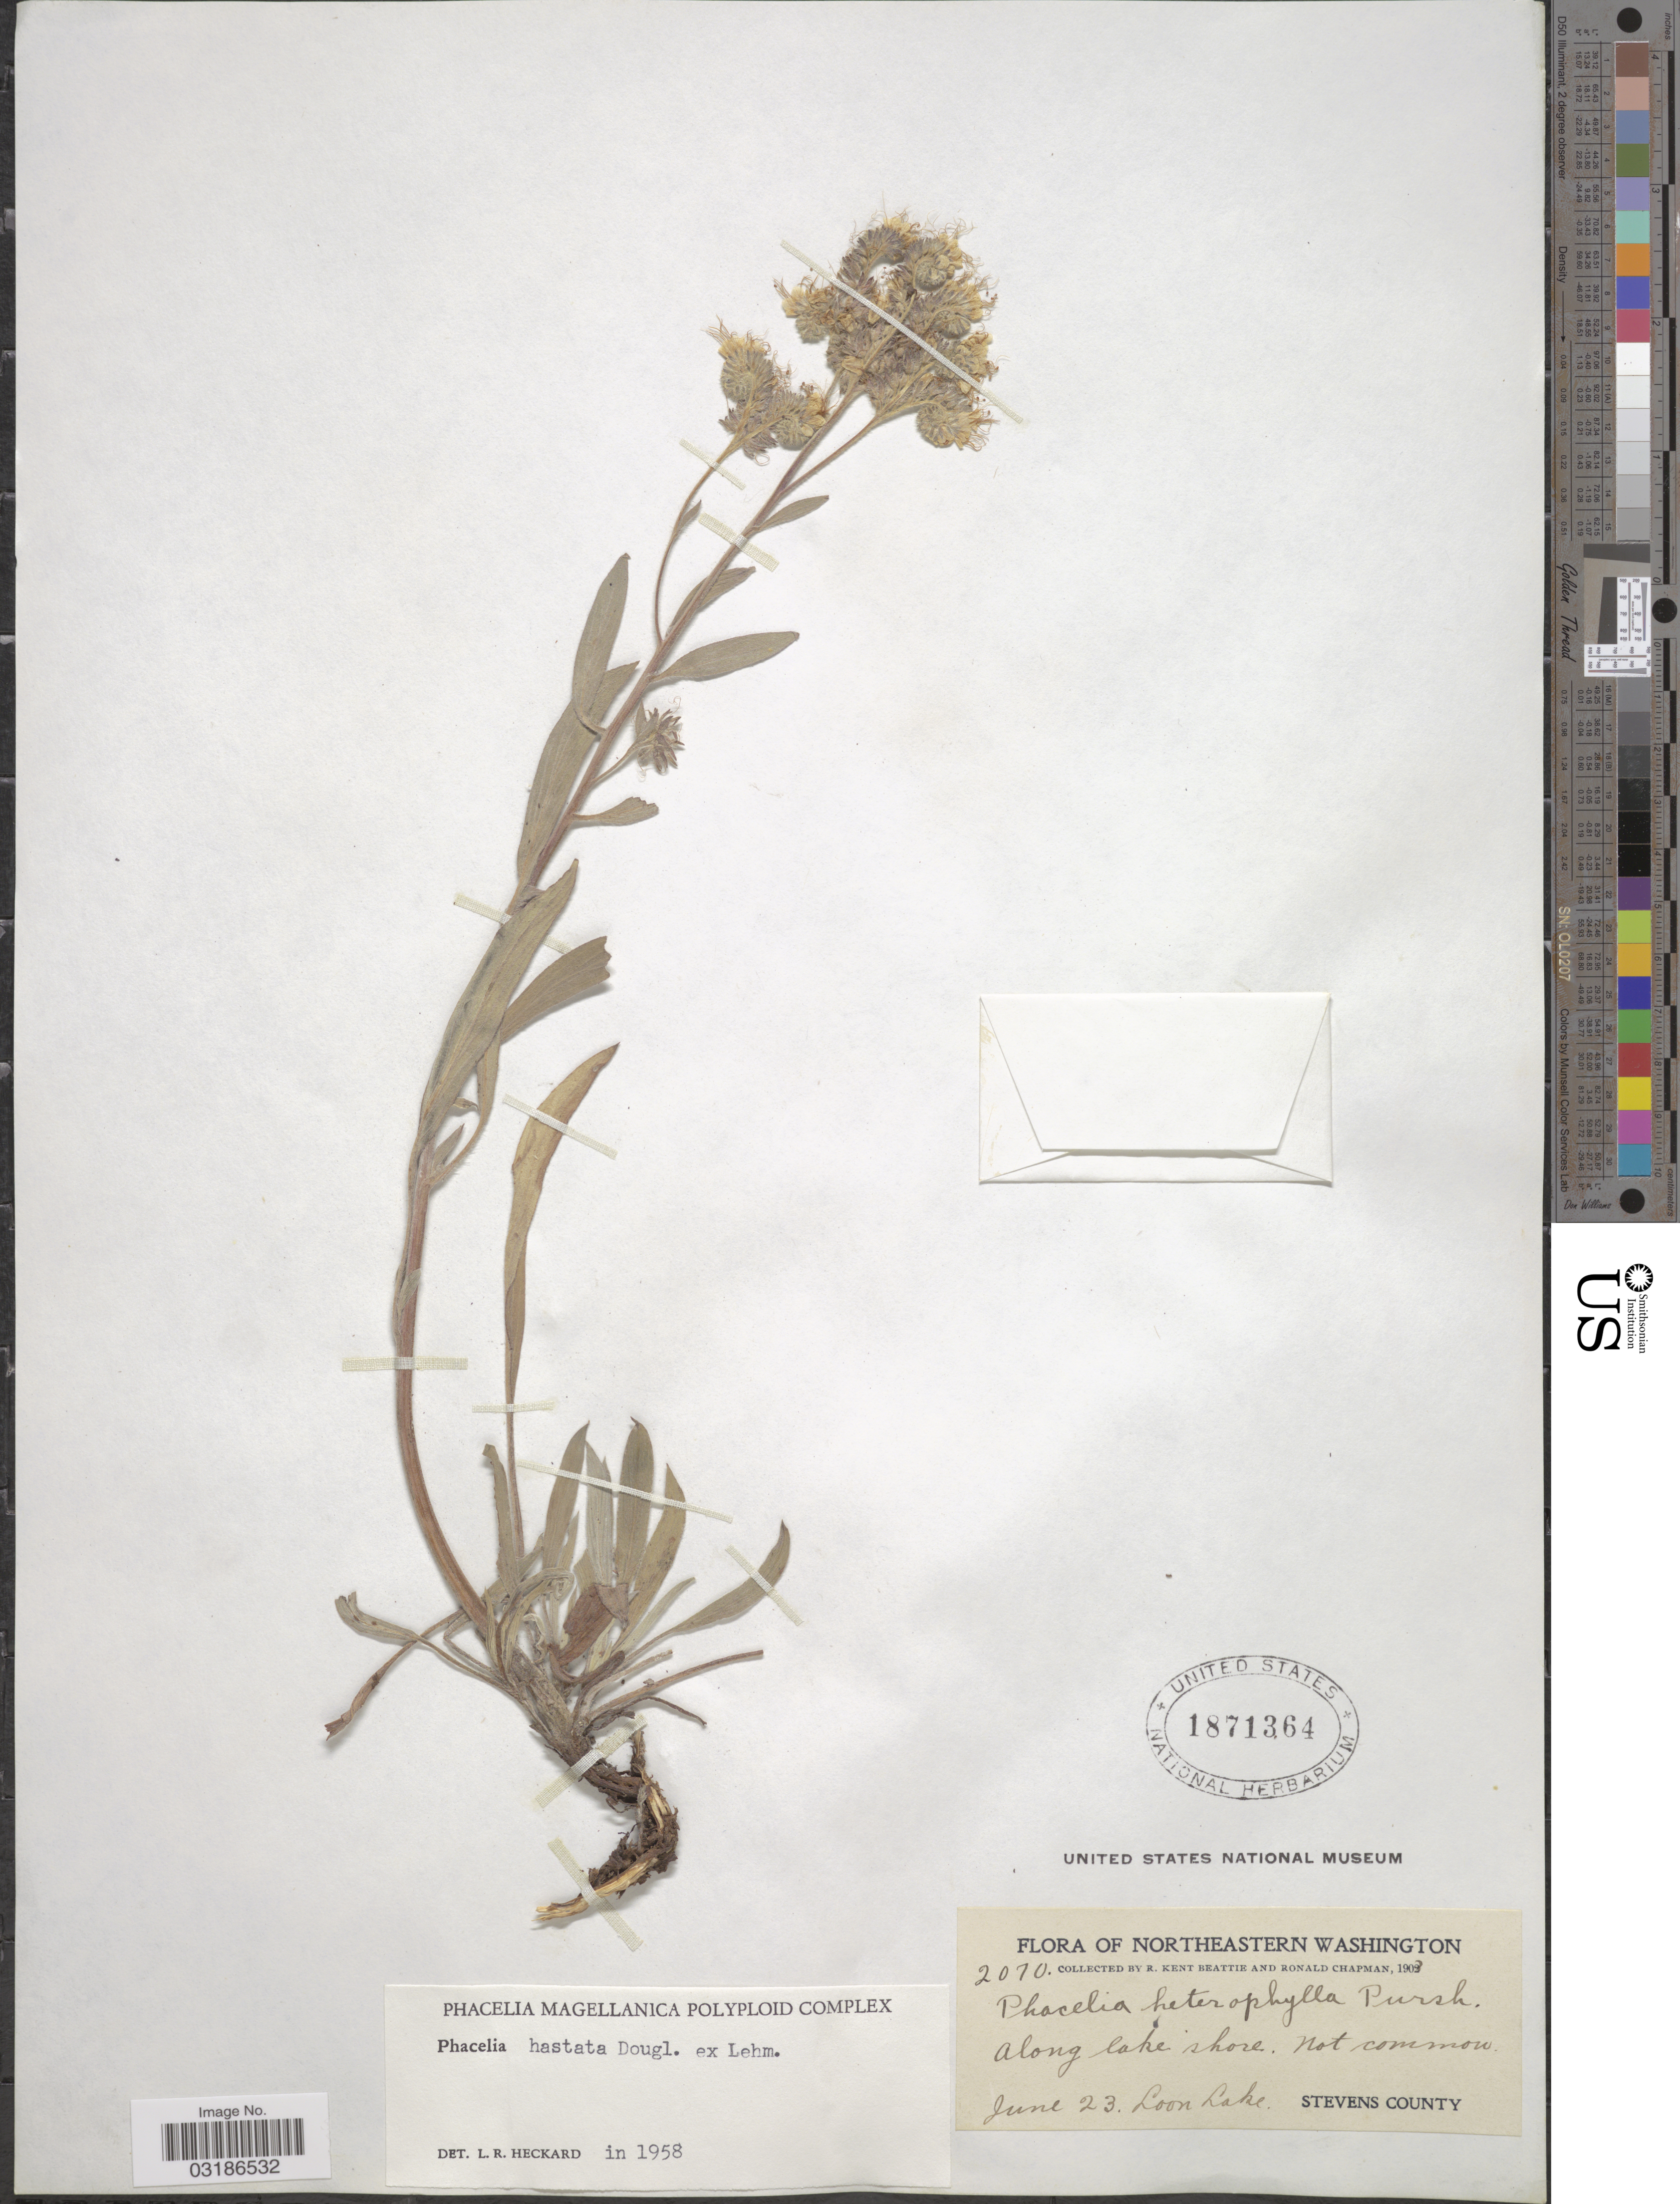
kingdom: Plantae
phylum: Tracheophyta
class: Magnoliopsida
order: Boraginales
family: Hydrophyllaceae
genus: Phacelia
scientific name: Phacelia hastata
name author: Douglas ex Lehm.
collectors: R. K. Beattie & R. Chapman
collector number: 2070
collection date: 1903-06-23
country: United States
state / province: Washington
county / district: Stevens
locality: Northeastern Washington, along lake shore, Stevens County, Loon Lake.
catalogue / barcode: US 1871364